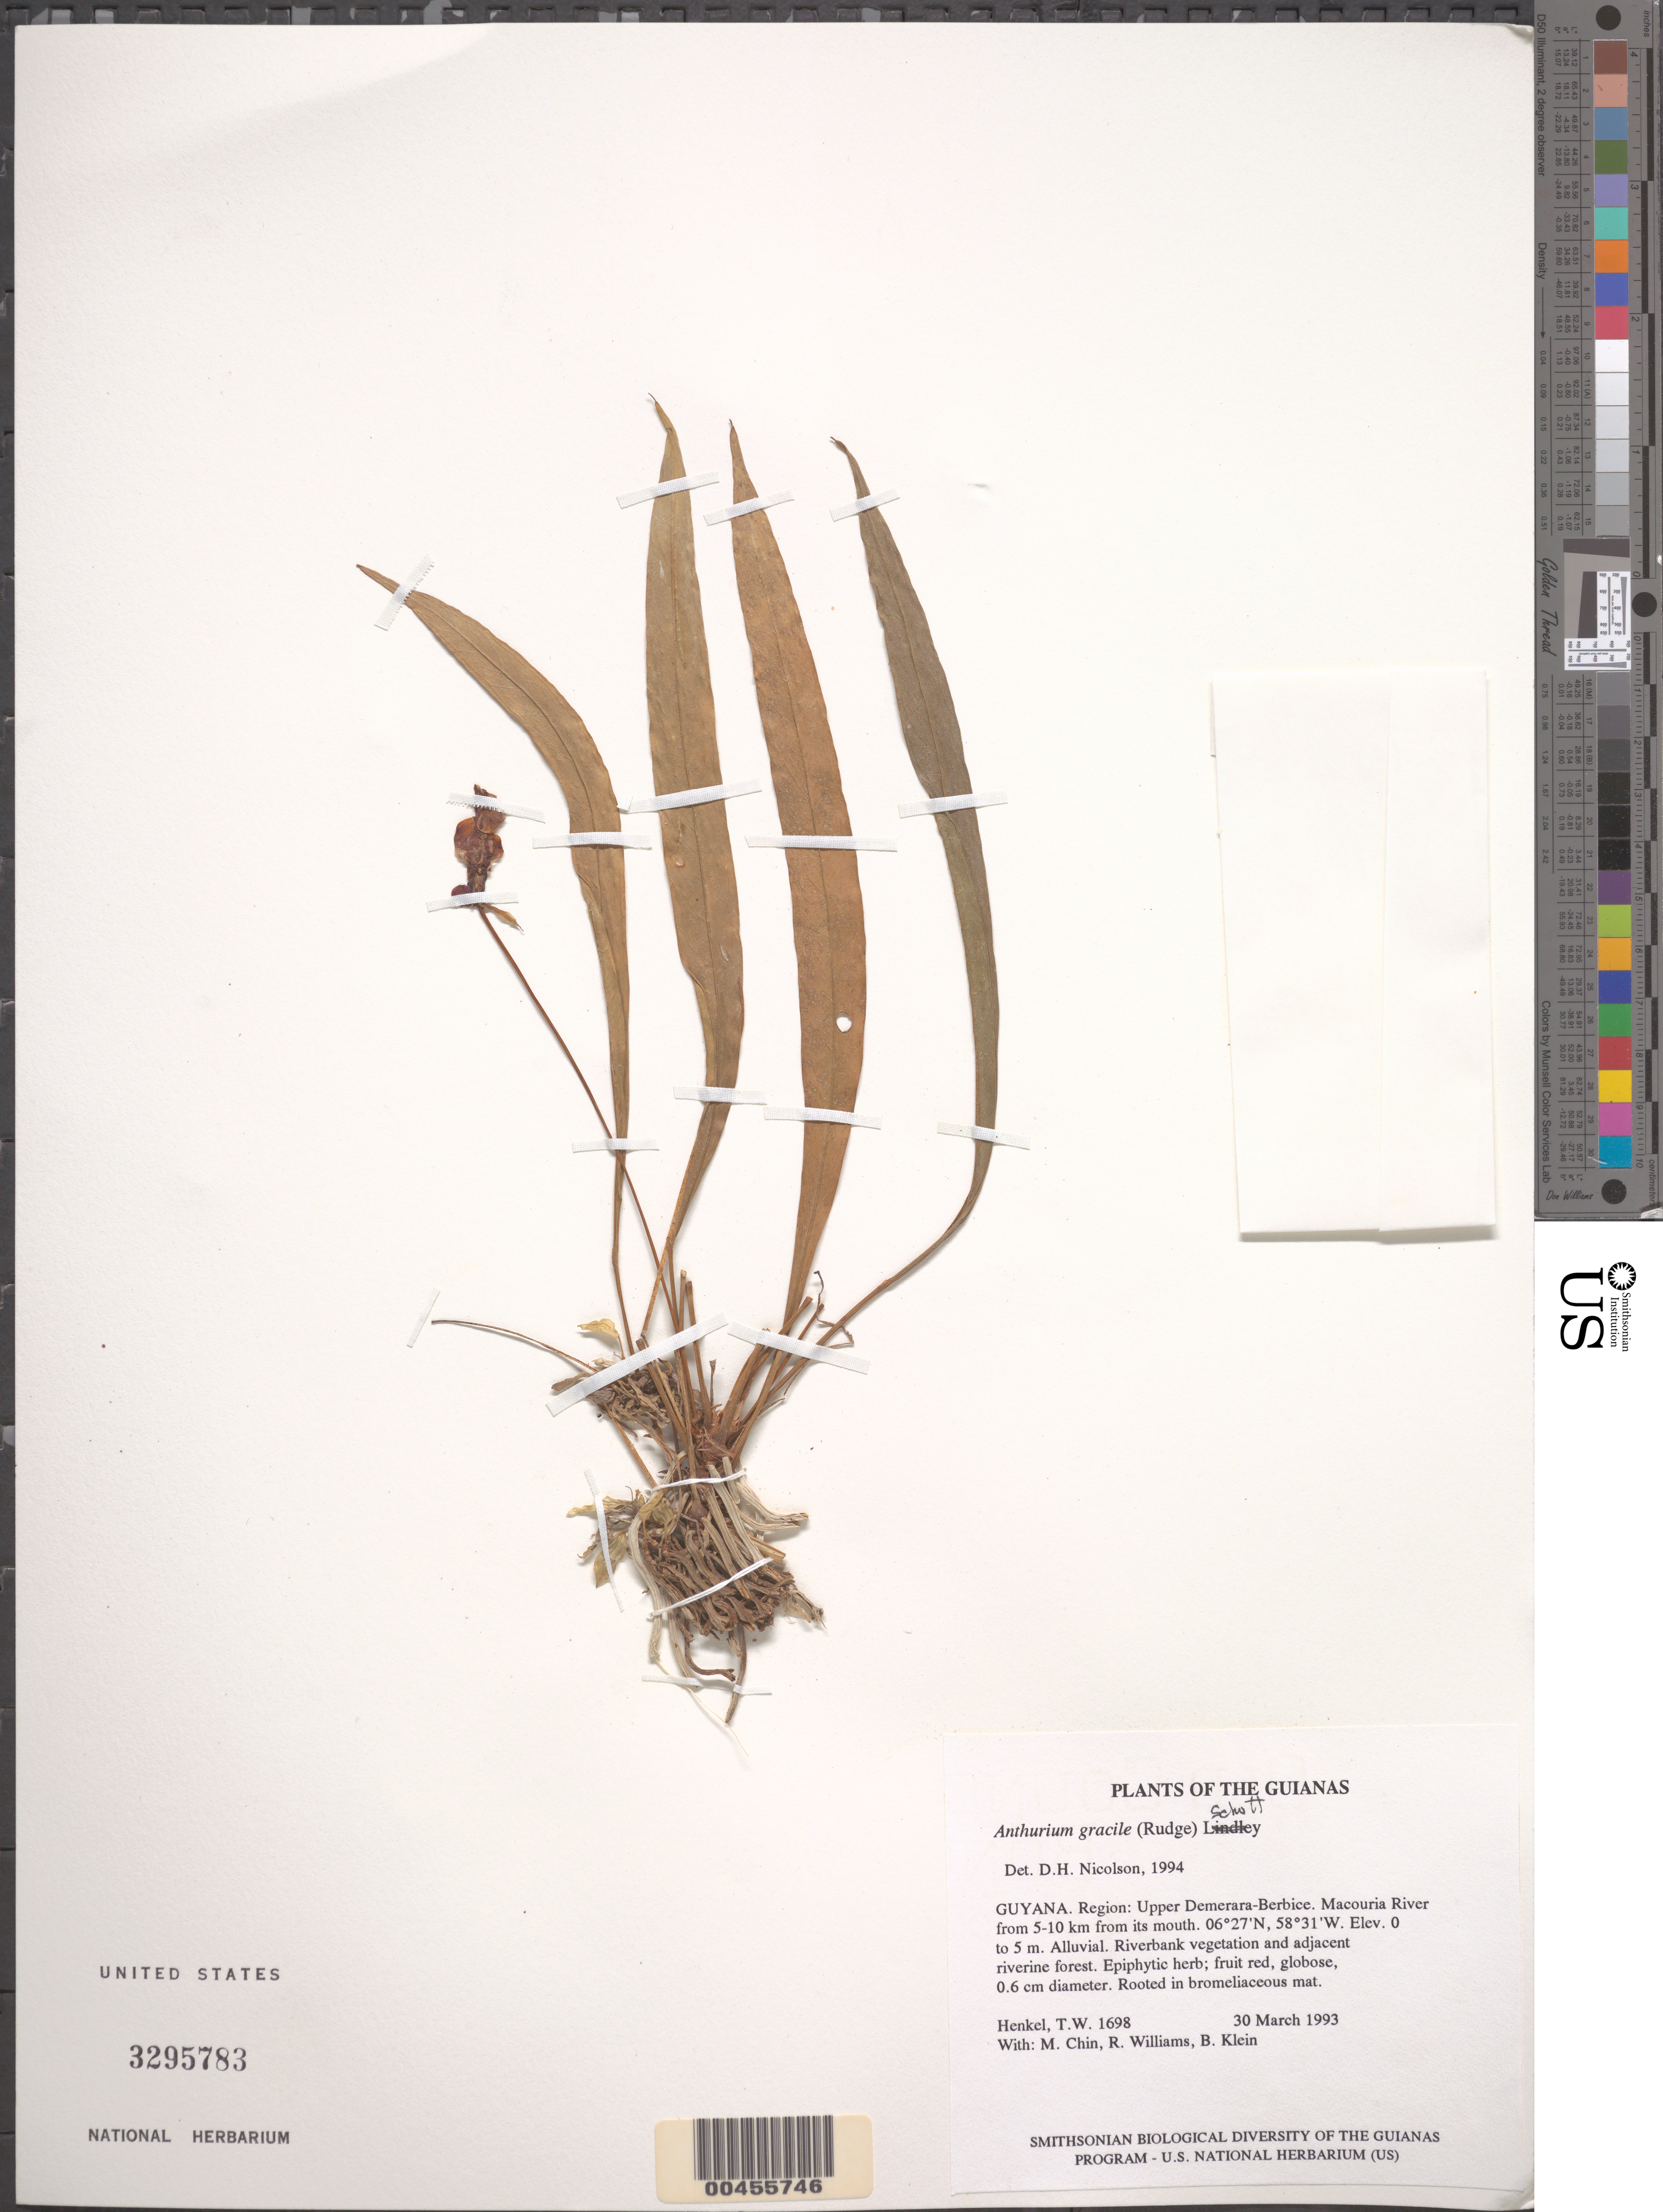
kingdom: Plantae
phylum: Tracheophyta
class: Liliopsida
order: Alismatales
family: Araceae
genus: Anthurium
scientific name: Anthurium gracile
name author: (Rudge) Schott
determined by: Nicolson, Dan H.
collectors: T. Henkel, M. Chin, R. Williams & B. Klein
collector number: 1698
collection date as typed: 30 March 1993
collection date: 1993-03-30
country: Guyana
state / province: U. Demerara-Berbice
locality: Macouria River from 5-10 km from its mouth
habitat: Alluvial. Riverbank vegetation and adjacent riverine forest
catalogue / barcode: US 3295783